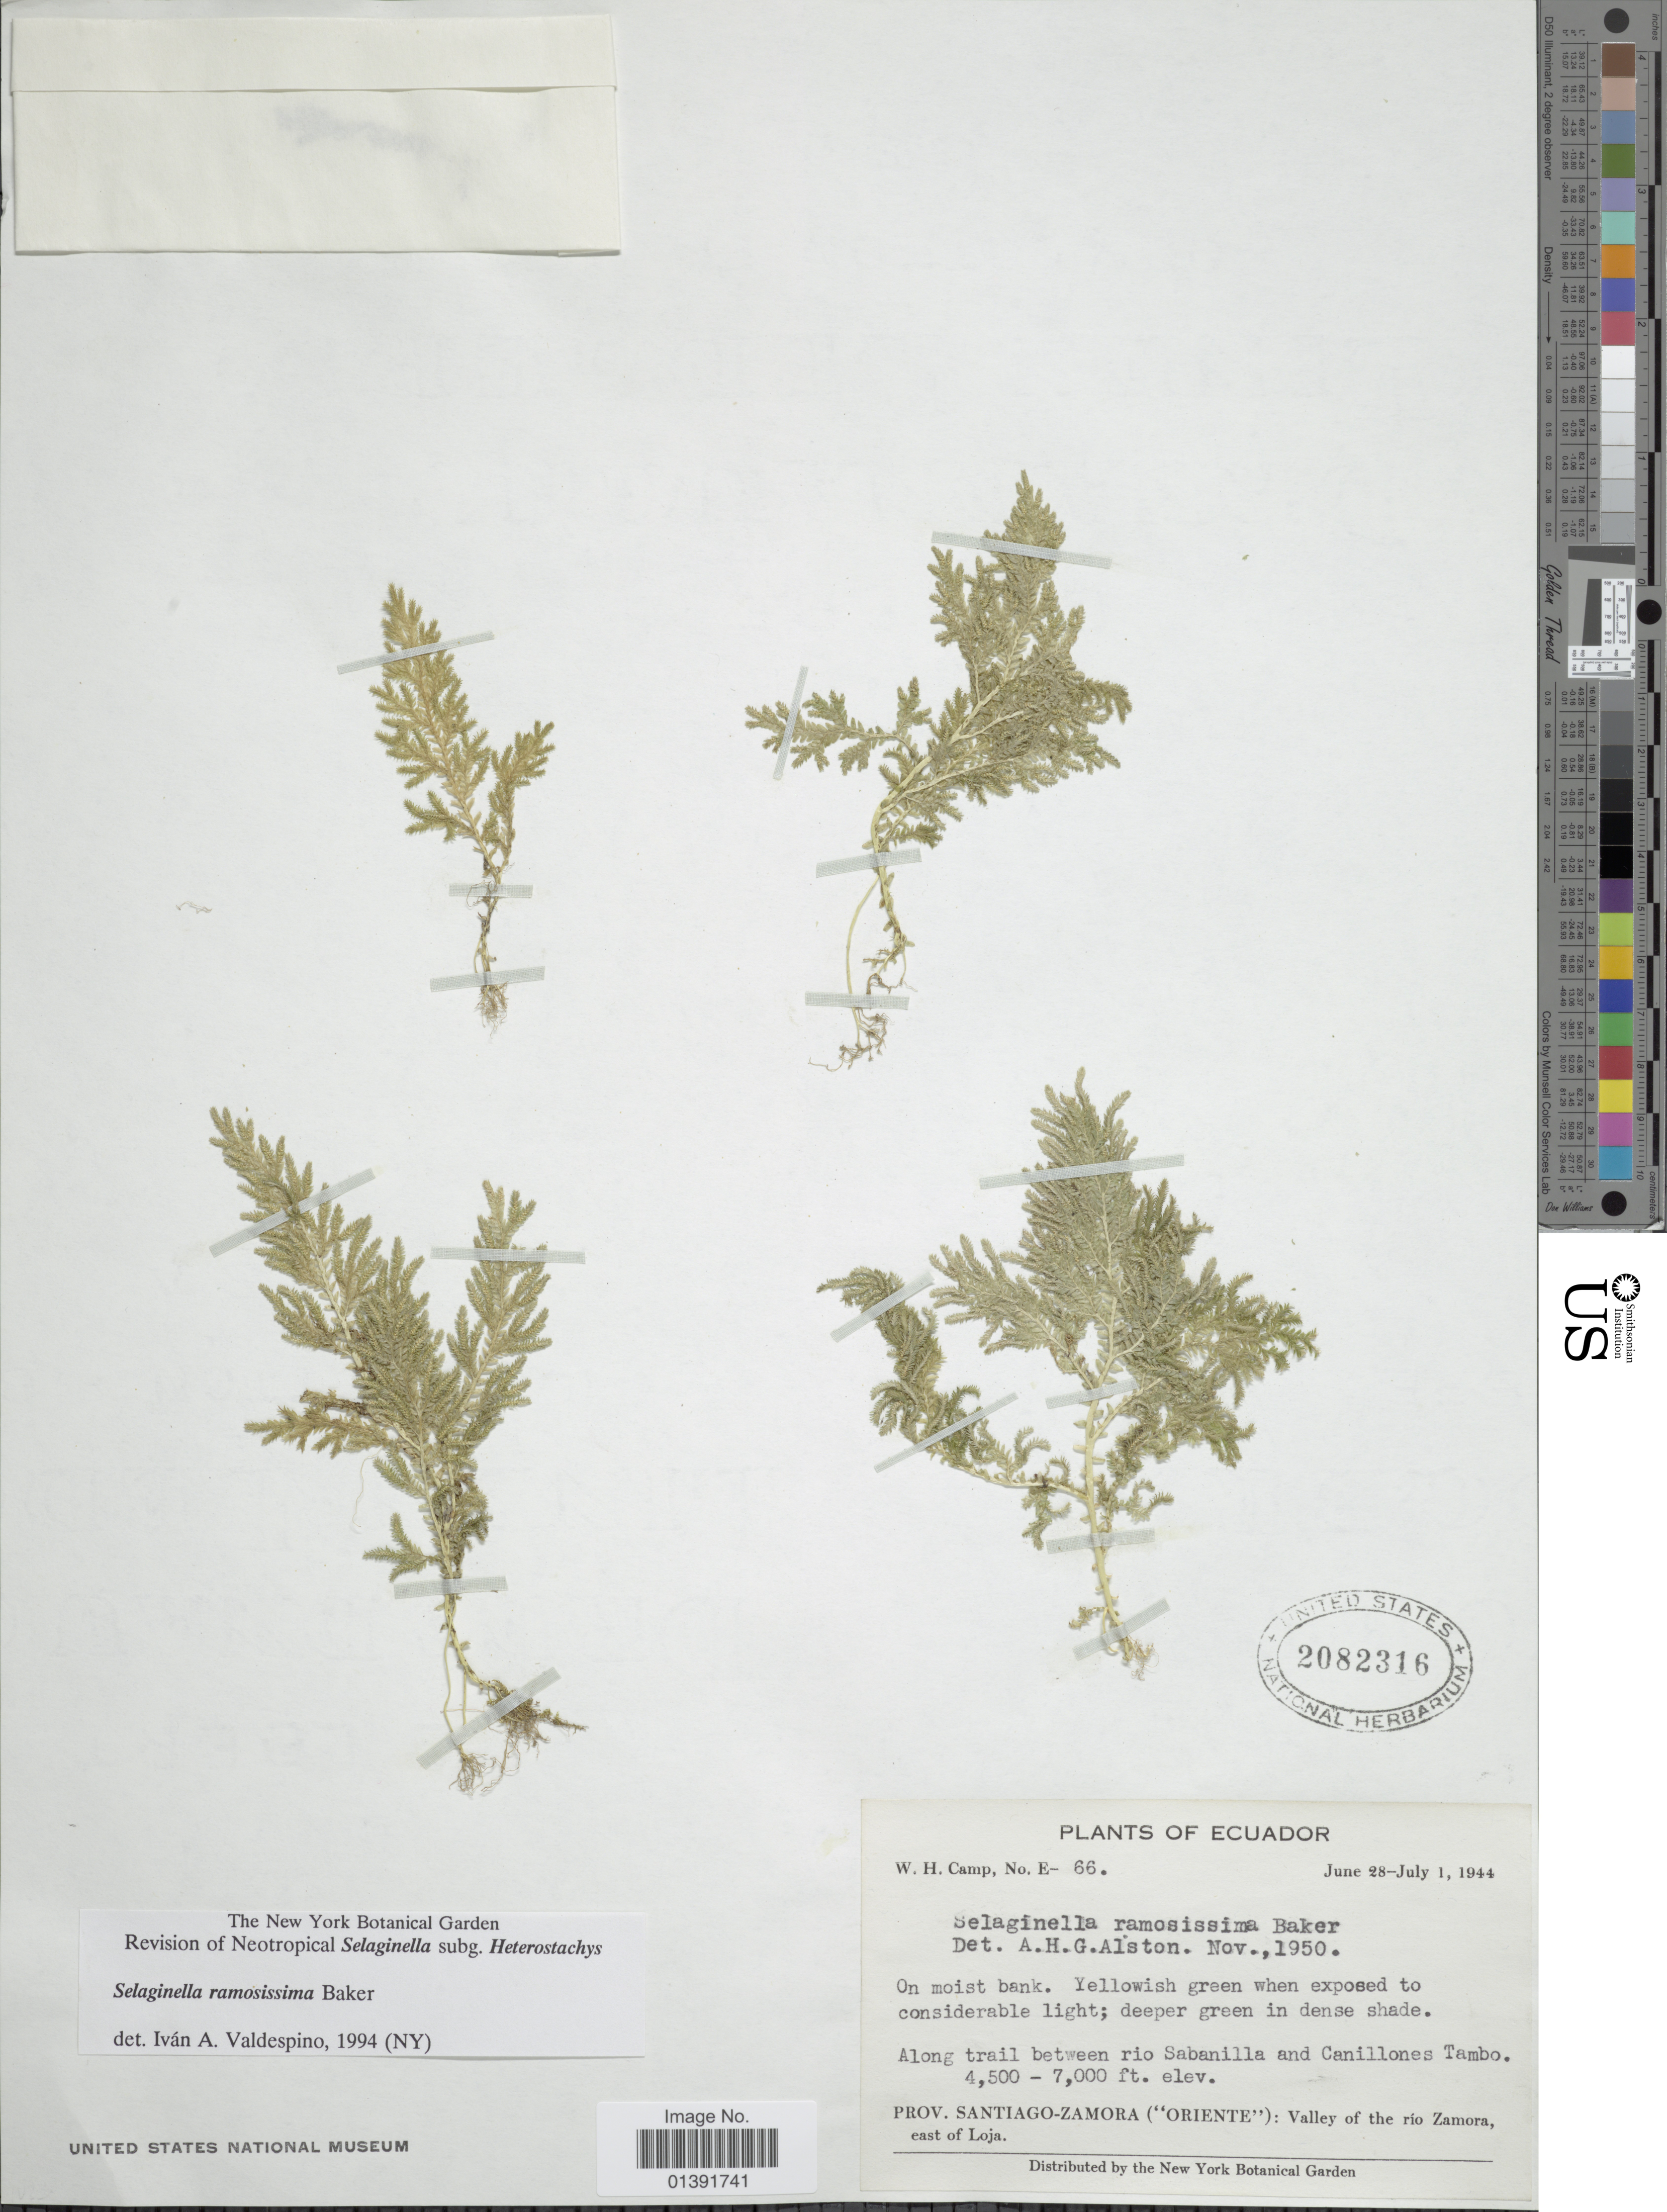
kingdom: Plantae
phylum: Tracheophyta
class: Lycopodiopsida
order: Selaginellales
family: Selaginellaceae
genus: Selaginella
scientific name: Selaginella ramosissima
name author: Baker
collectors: W. H. Camp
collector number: E-66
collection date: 1944-06-28/1944-07-01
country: Ecuador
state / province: Loja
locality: Along trail between rio Sabanilla and Canillones Tambo, Prov. Santiago-Zamora ("Oriente"): Valley of the rio Zamora, east of Loja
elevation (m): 1372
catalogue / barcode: US 2082316